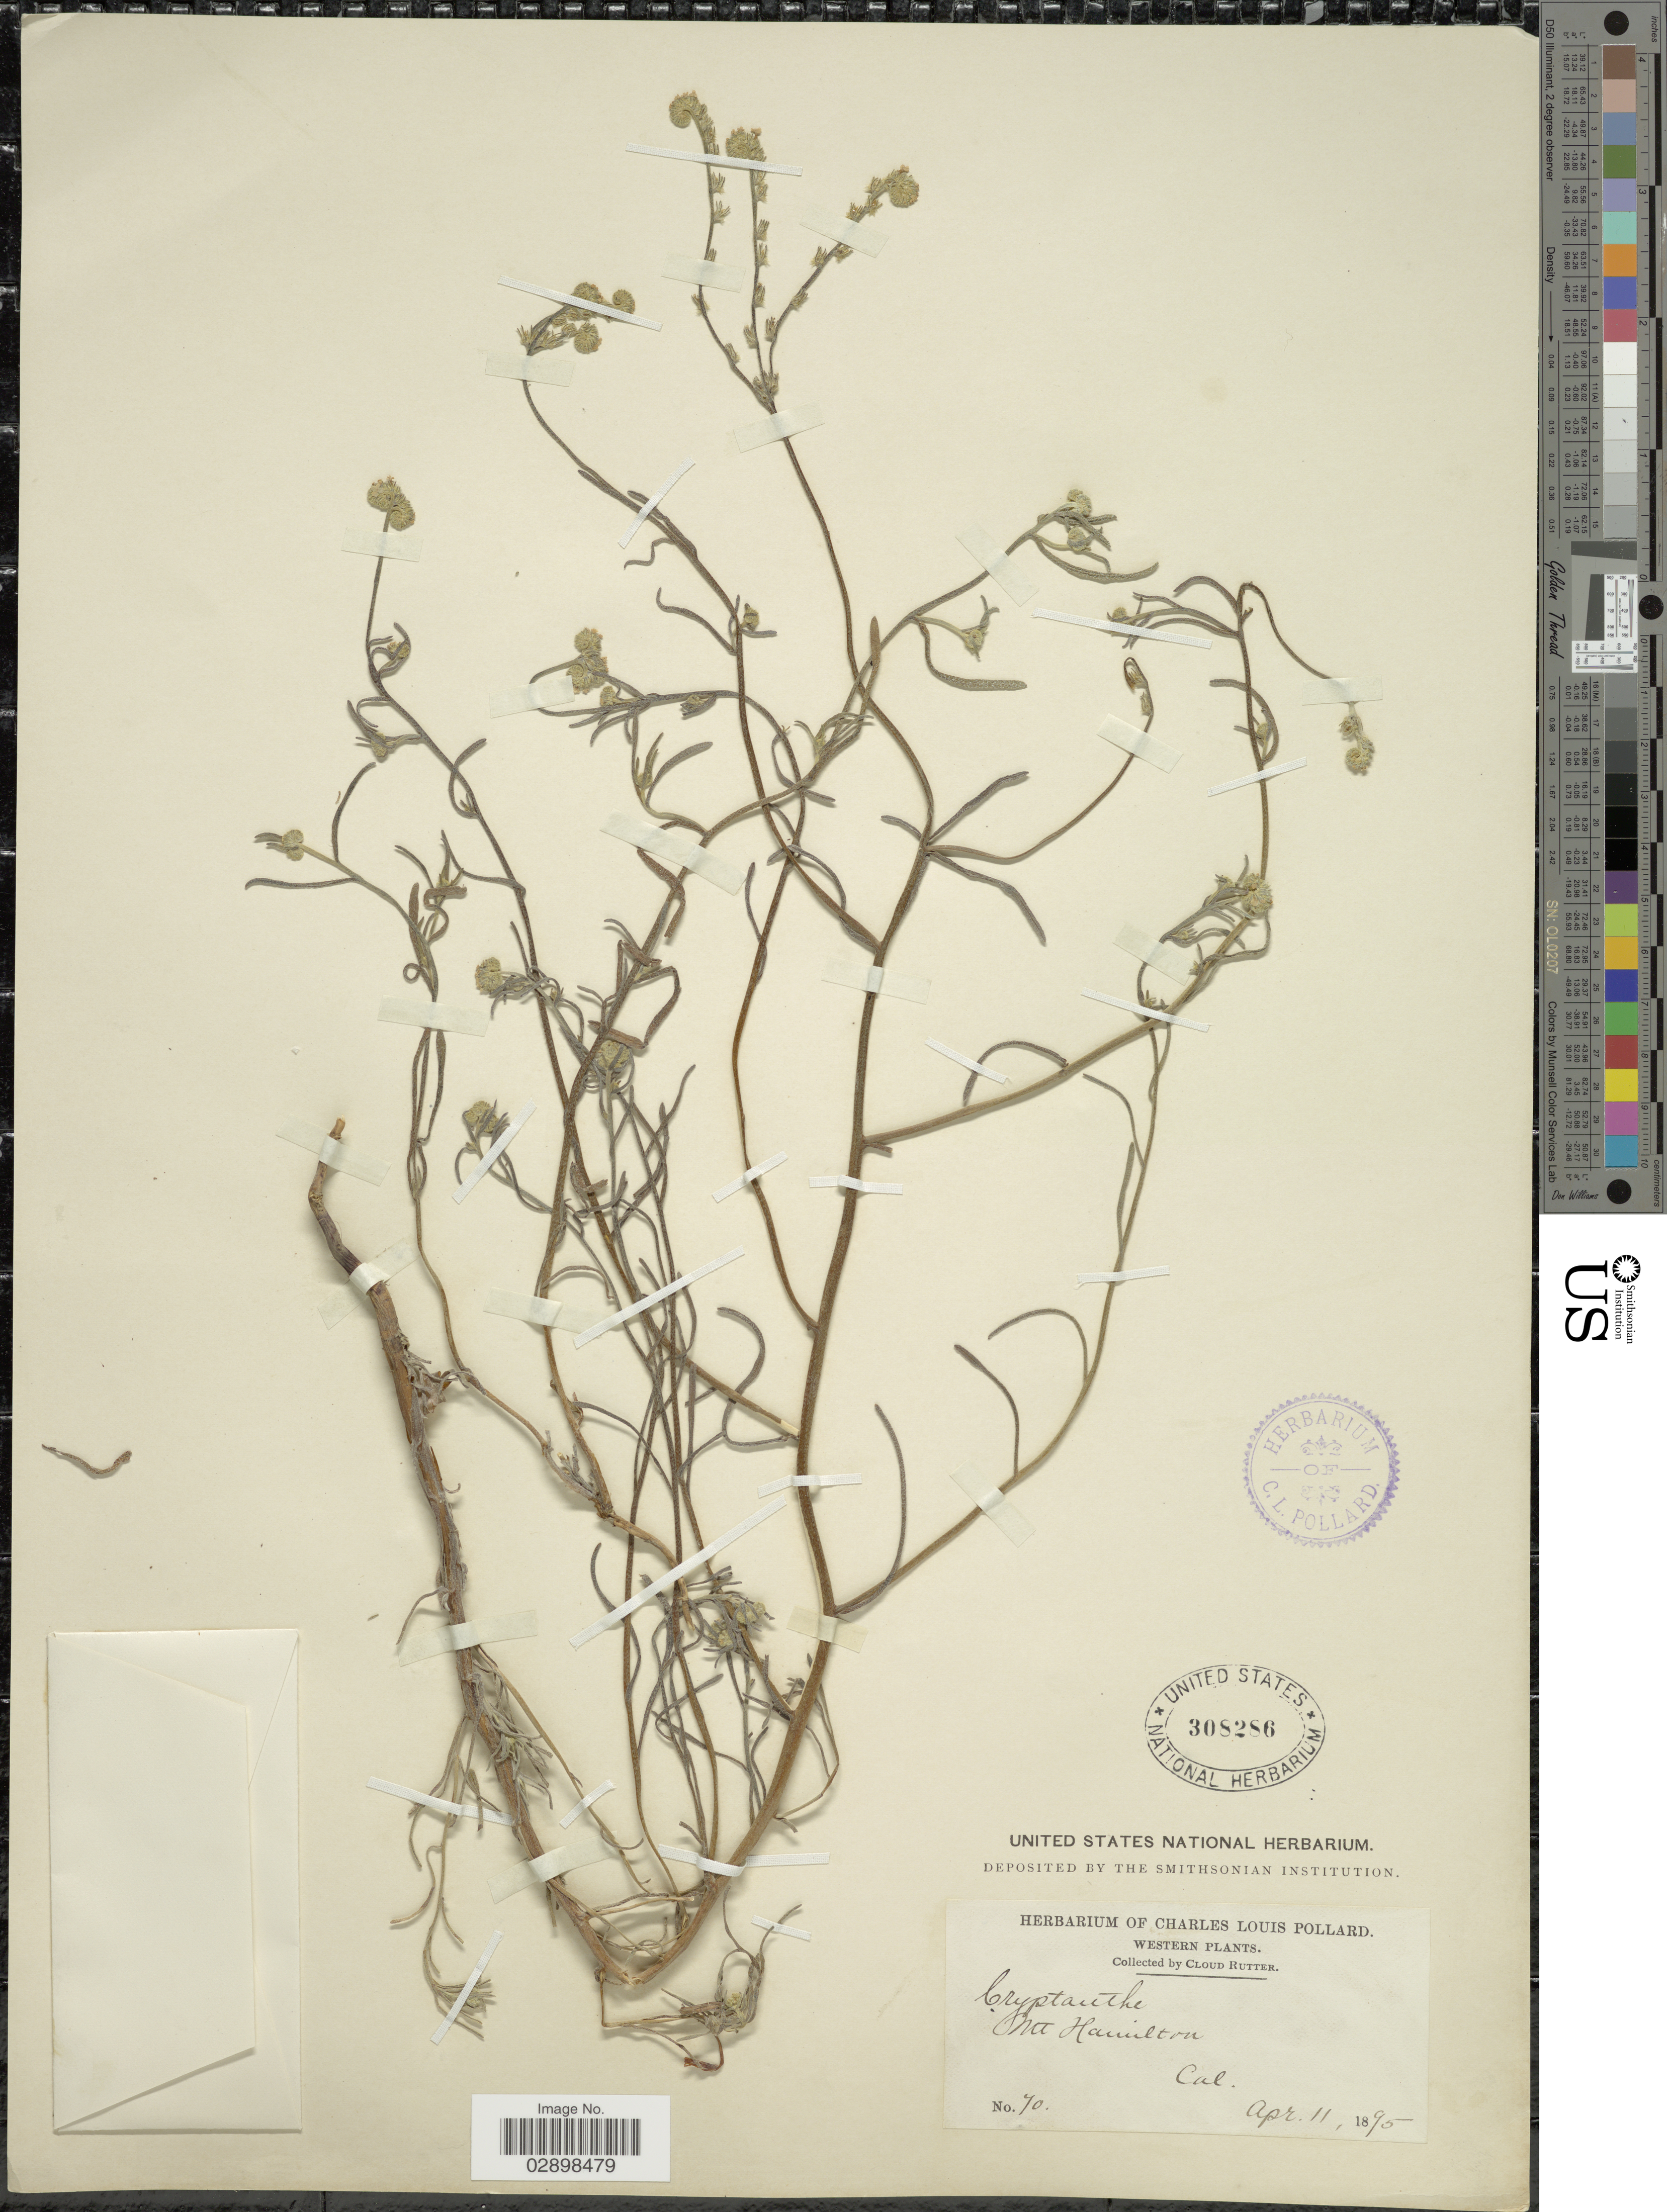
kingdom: Plantae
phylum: Tracheophyta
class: Magnoliopsida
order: Boraginales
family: Boraginaceae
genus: Cryptantha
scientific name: Cryptantha sp.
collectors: C. Rutter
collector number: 70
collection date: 1895-04-11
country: United States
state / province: California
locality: Western. Mt. Hamilton.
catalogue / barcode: US 308286